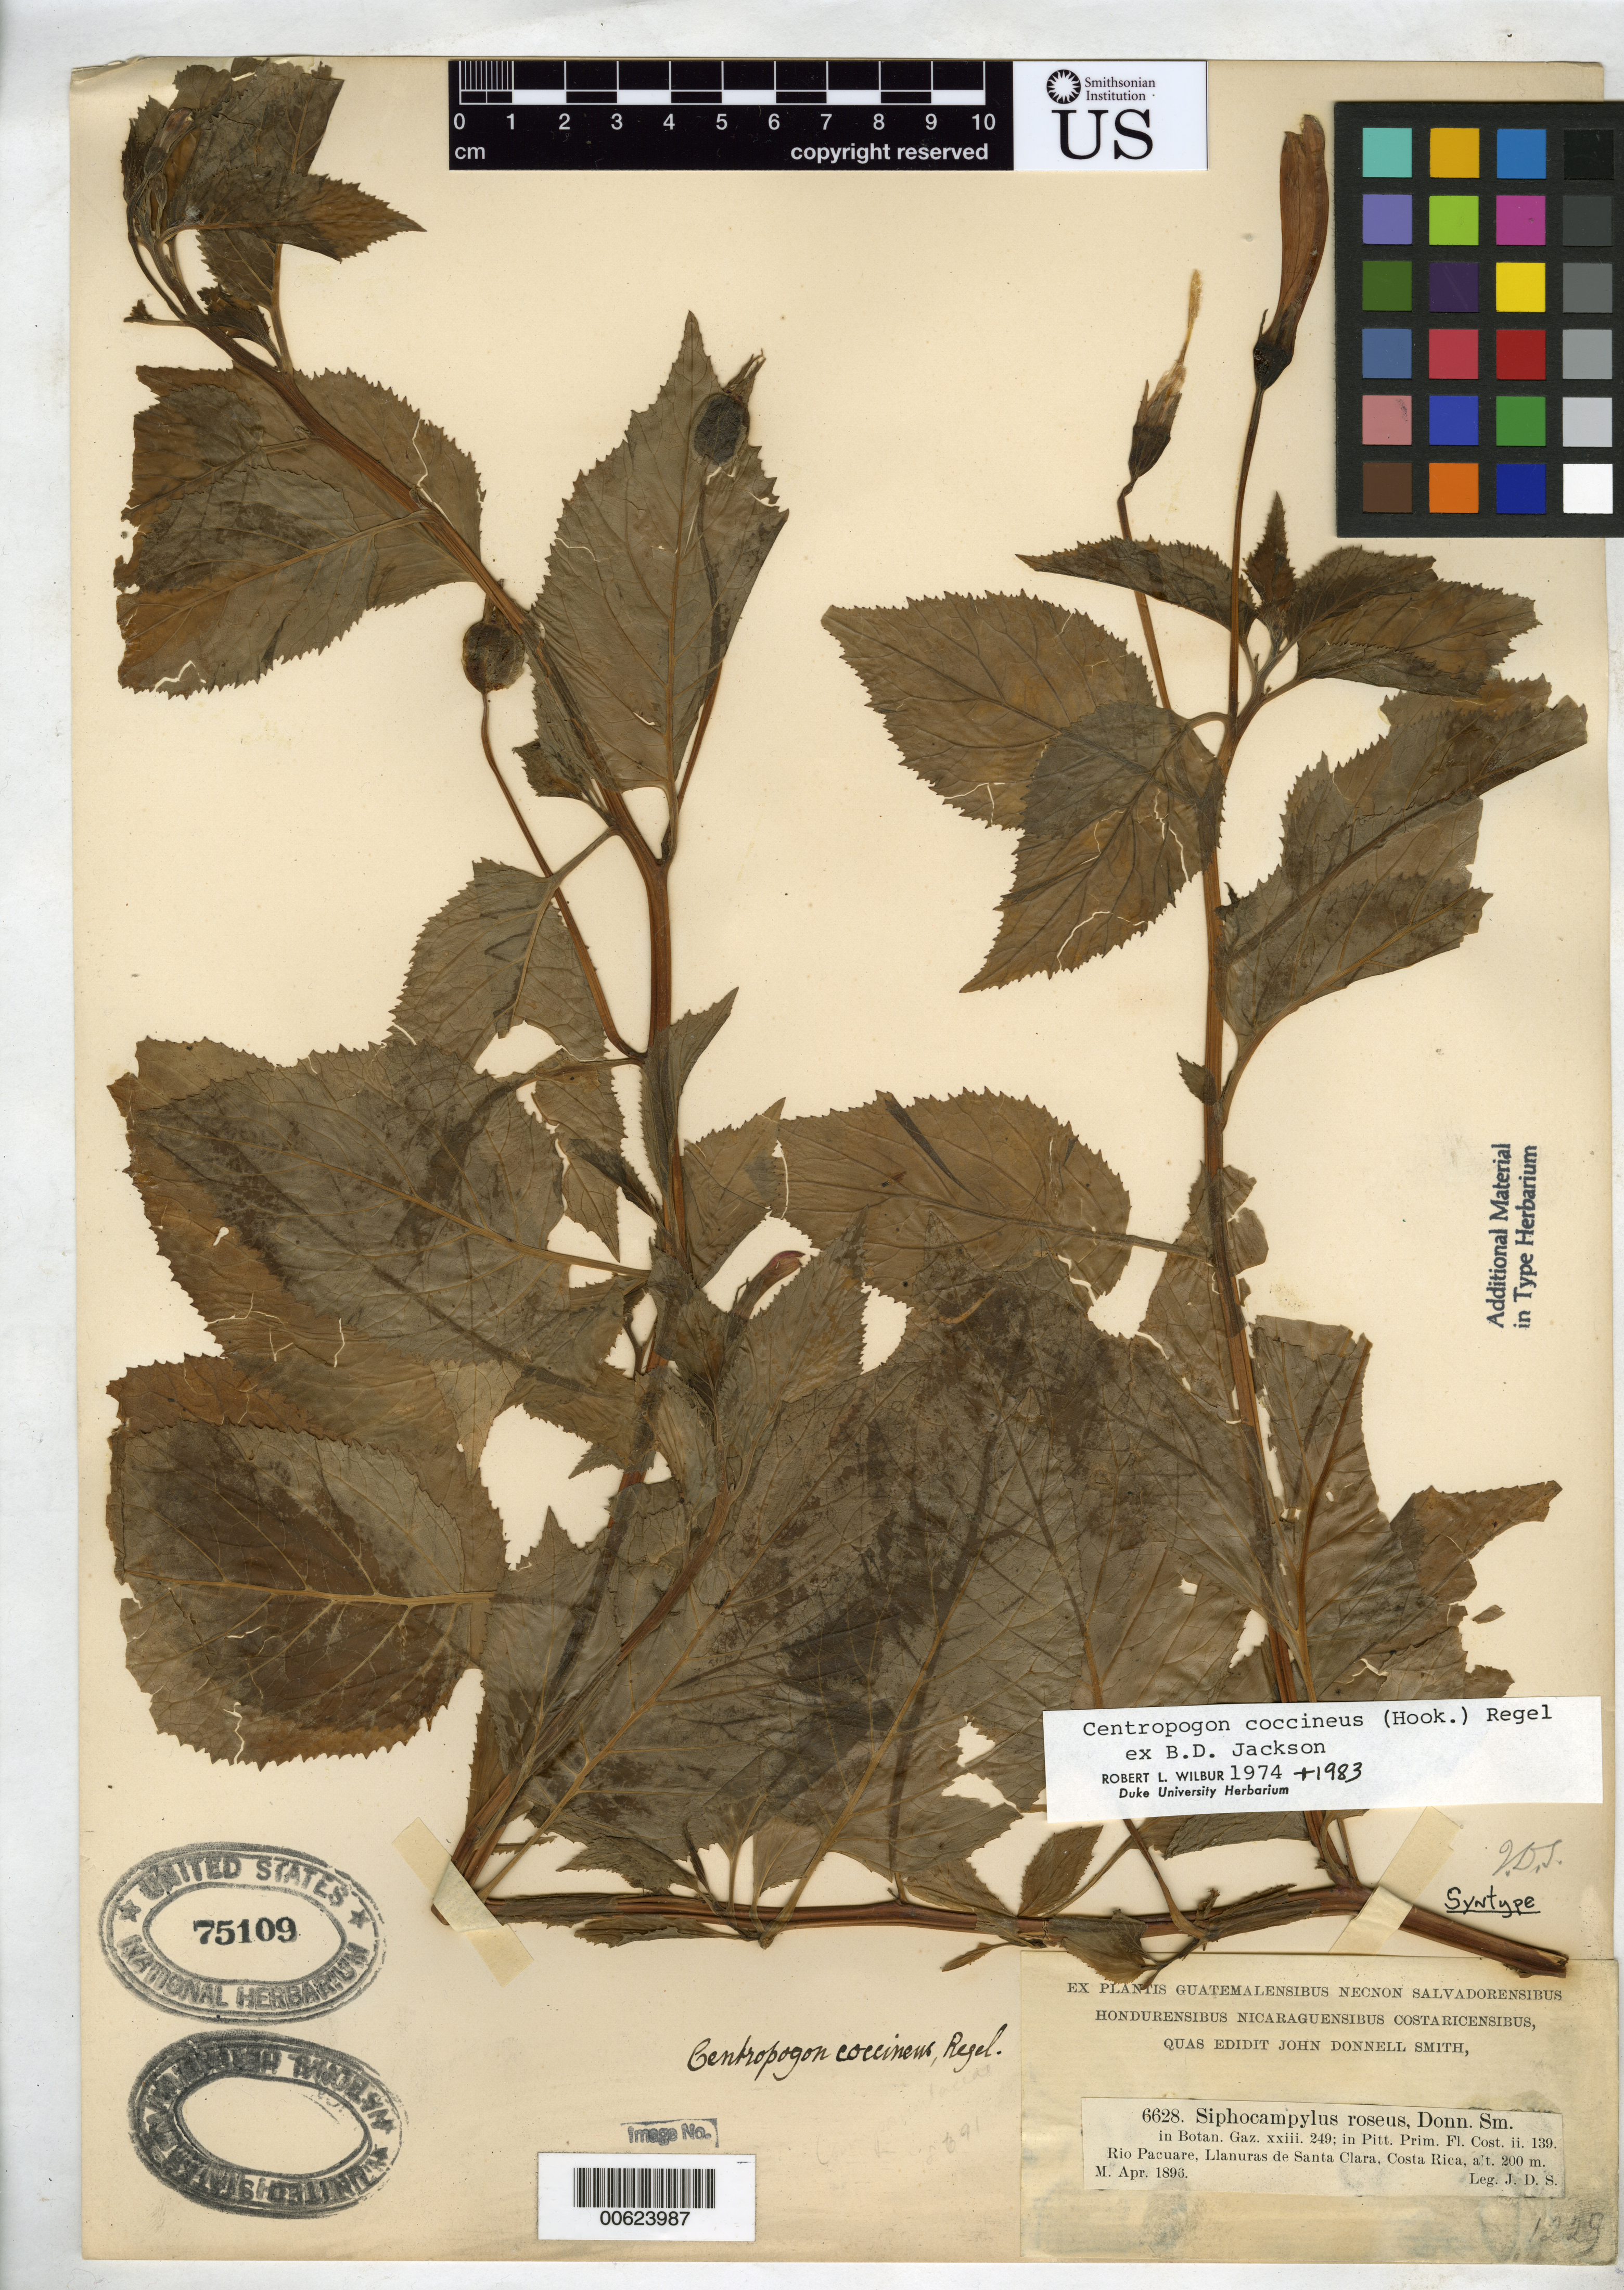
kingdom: Plantae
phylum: Tracheophyta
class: Magnoliopsida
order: Asterales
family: Campanulaceae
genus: Siphocampylus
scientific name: Siphocampylus roseus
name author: Donn. Sm.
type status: Syntype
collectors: J. Donnell Smith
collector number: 6628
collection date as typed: Apr 1896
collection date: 1896-04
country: Costa Rica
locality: Rio Pacuare, Llanura de Santa Clara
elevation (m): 200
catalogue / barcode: US 75109